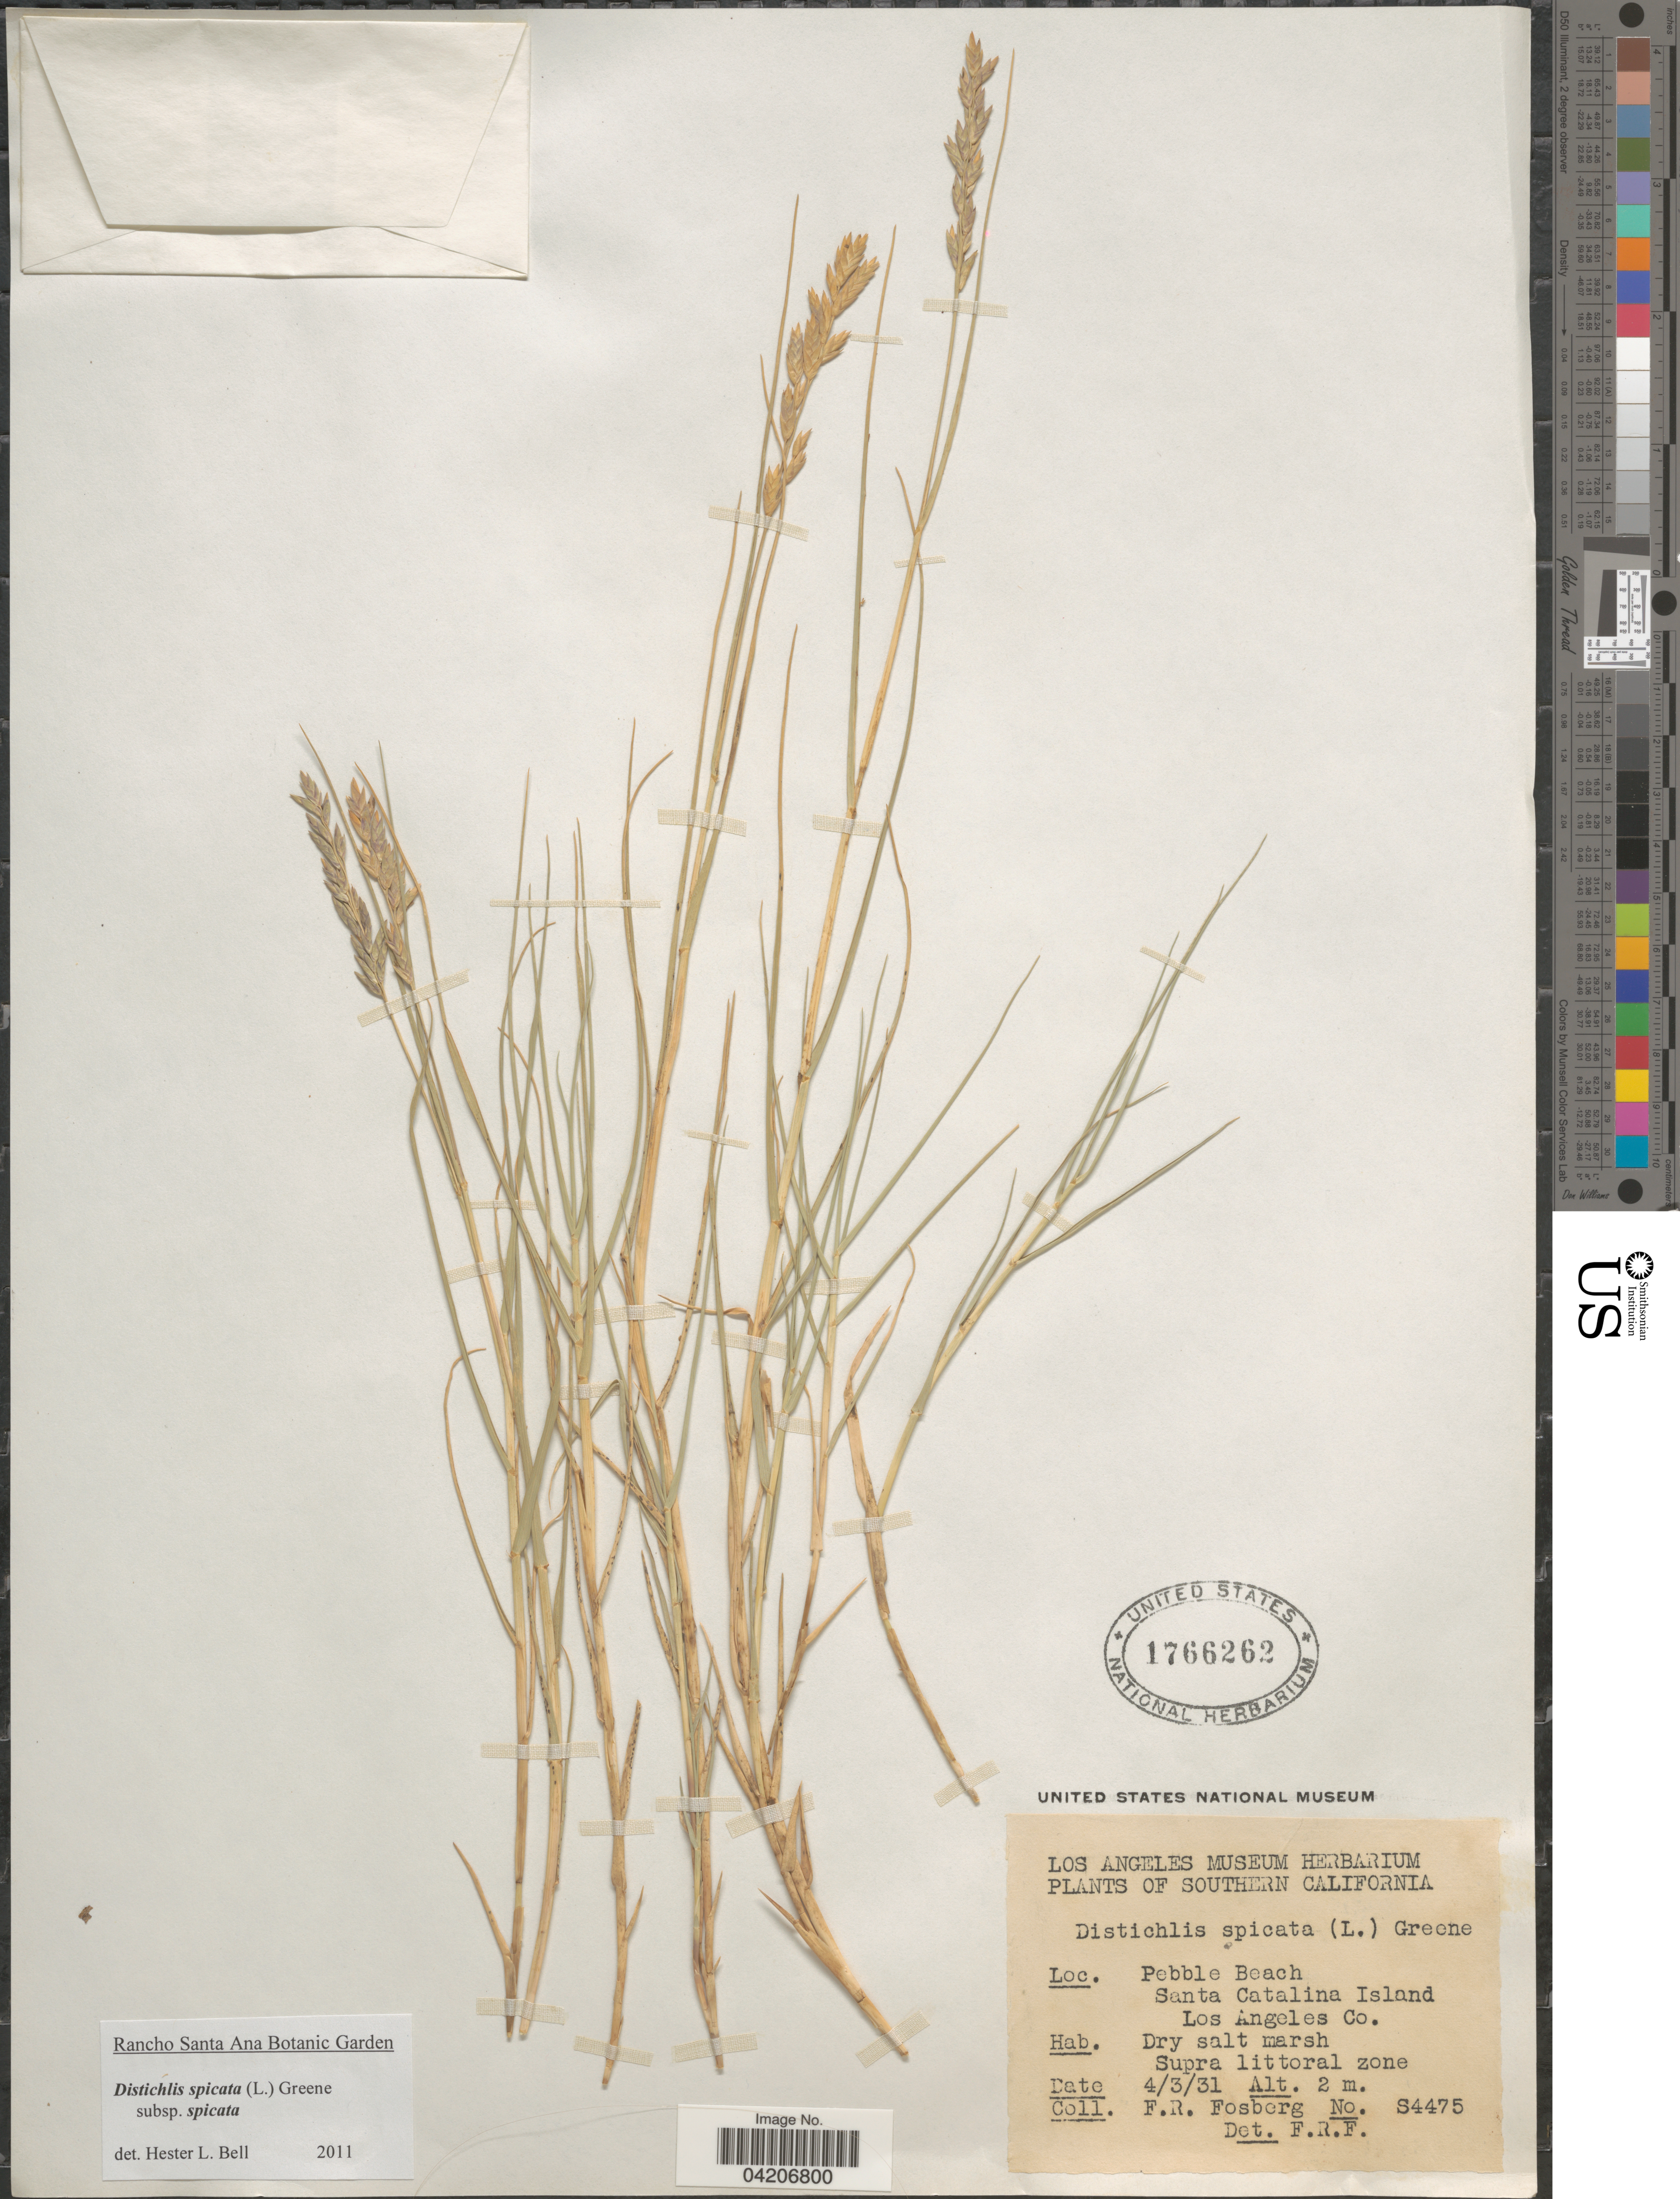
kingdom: Plantae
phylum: Tracheophyta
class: Liliopsida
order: Poales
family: Poaceae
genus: Distichlis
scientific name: Distichlis spicata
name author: (L.) Greene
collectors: F. R. Fosberg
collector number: S4475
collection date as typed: Transcribed d/m/y: 3/4/31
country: United States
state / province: California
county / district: Los Angeles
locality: Southern California. Pebble Beach. Santa Catalina Island. Los Angeles Co.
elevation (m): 2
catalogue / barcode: US 1766262